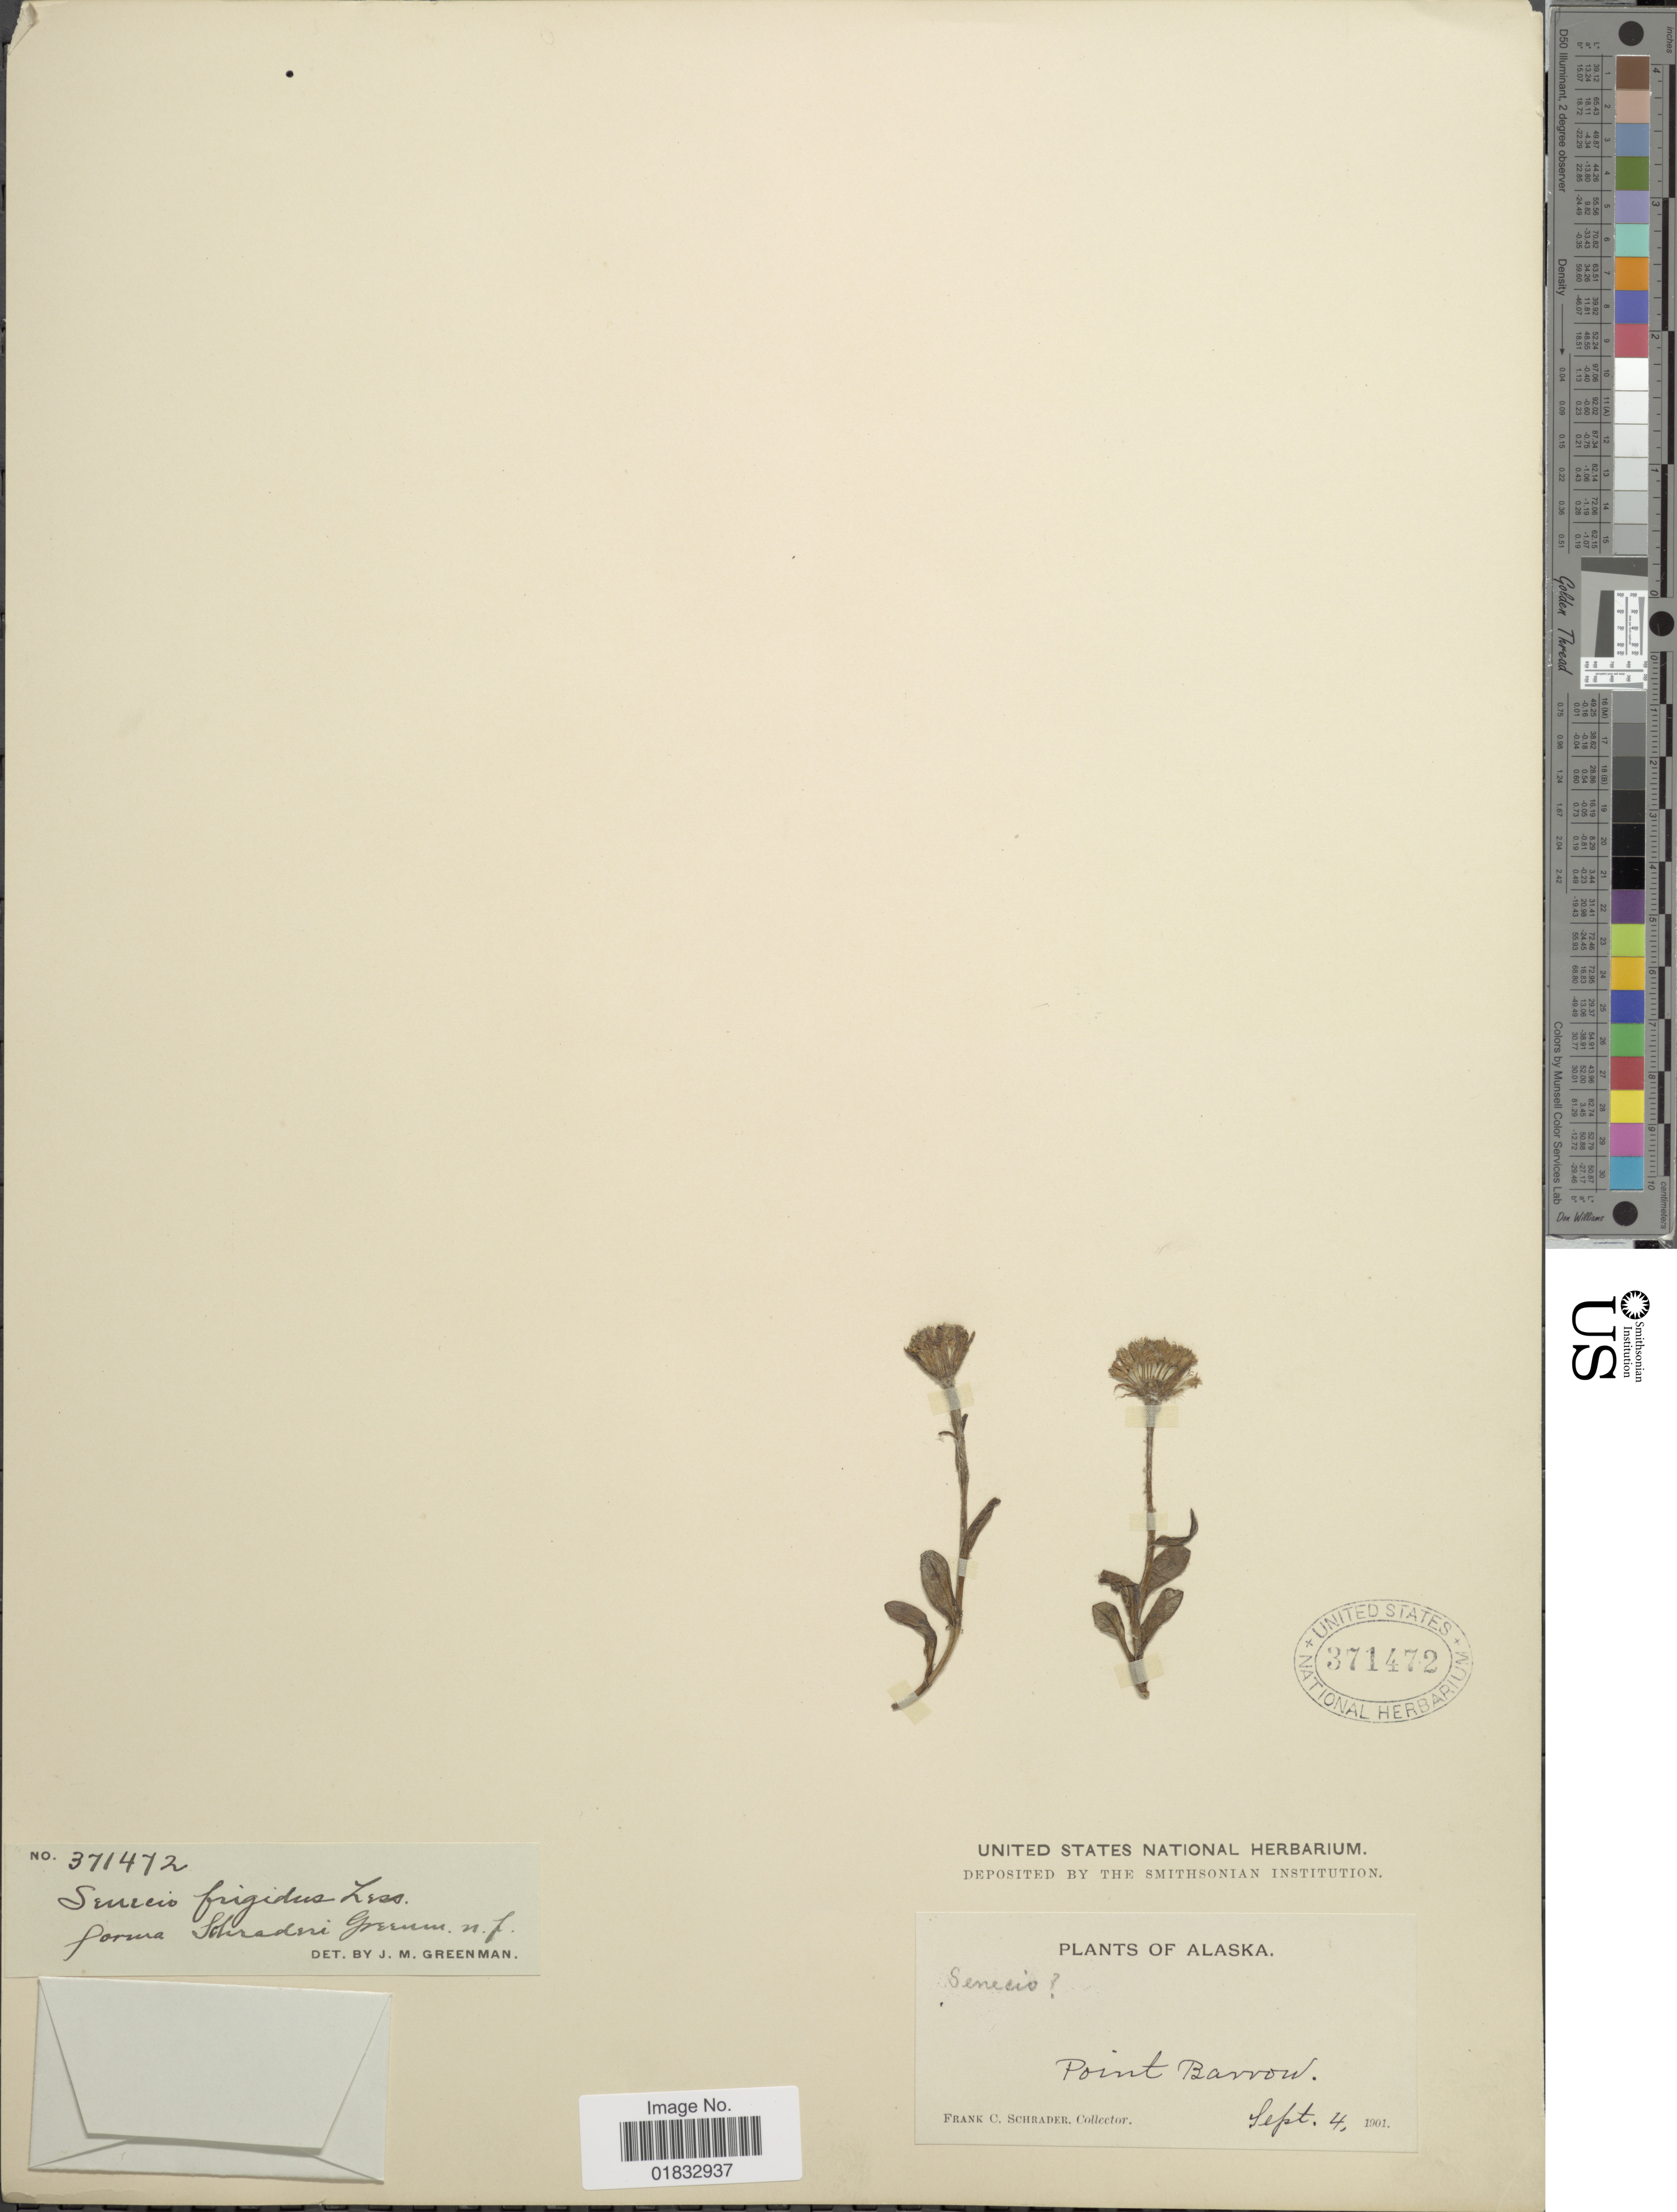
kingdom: Plantae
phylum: Tracheophyta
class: Magnoliopsida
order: Asterales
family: Asteraceae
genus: Tephroseris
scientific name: Tephroseris frigida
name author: (Richardson) Holub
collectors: F. C. Schrader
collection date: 1904-09-04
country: United States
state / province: Alaska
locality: Point Barrow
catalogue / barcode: US 371472